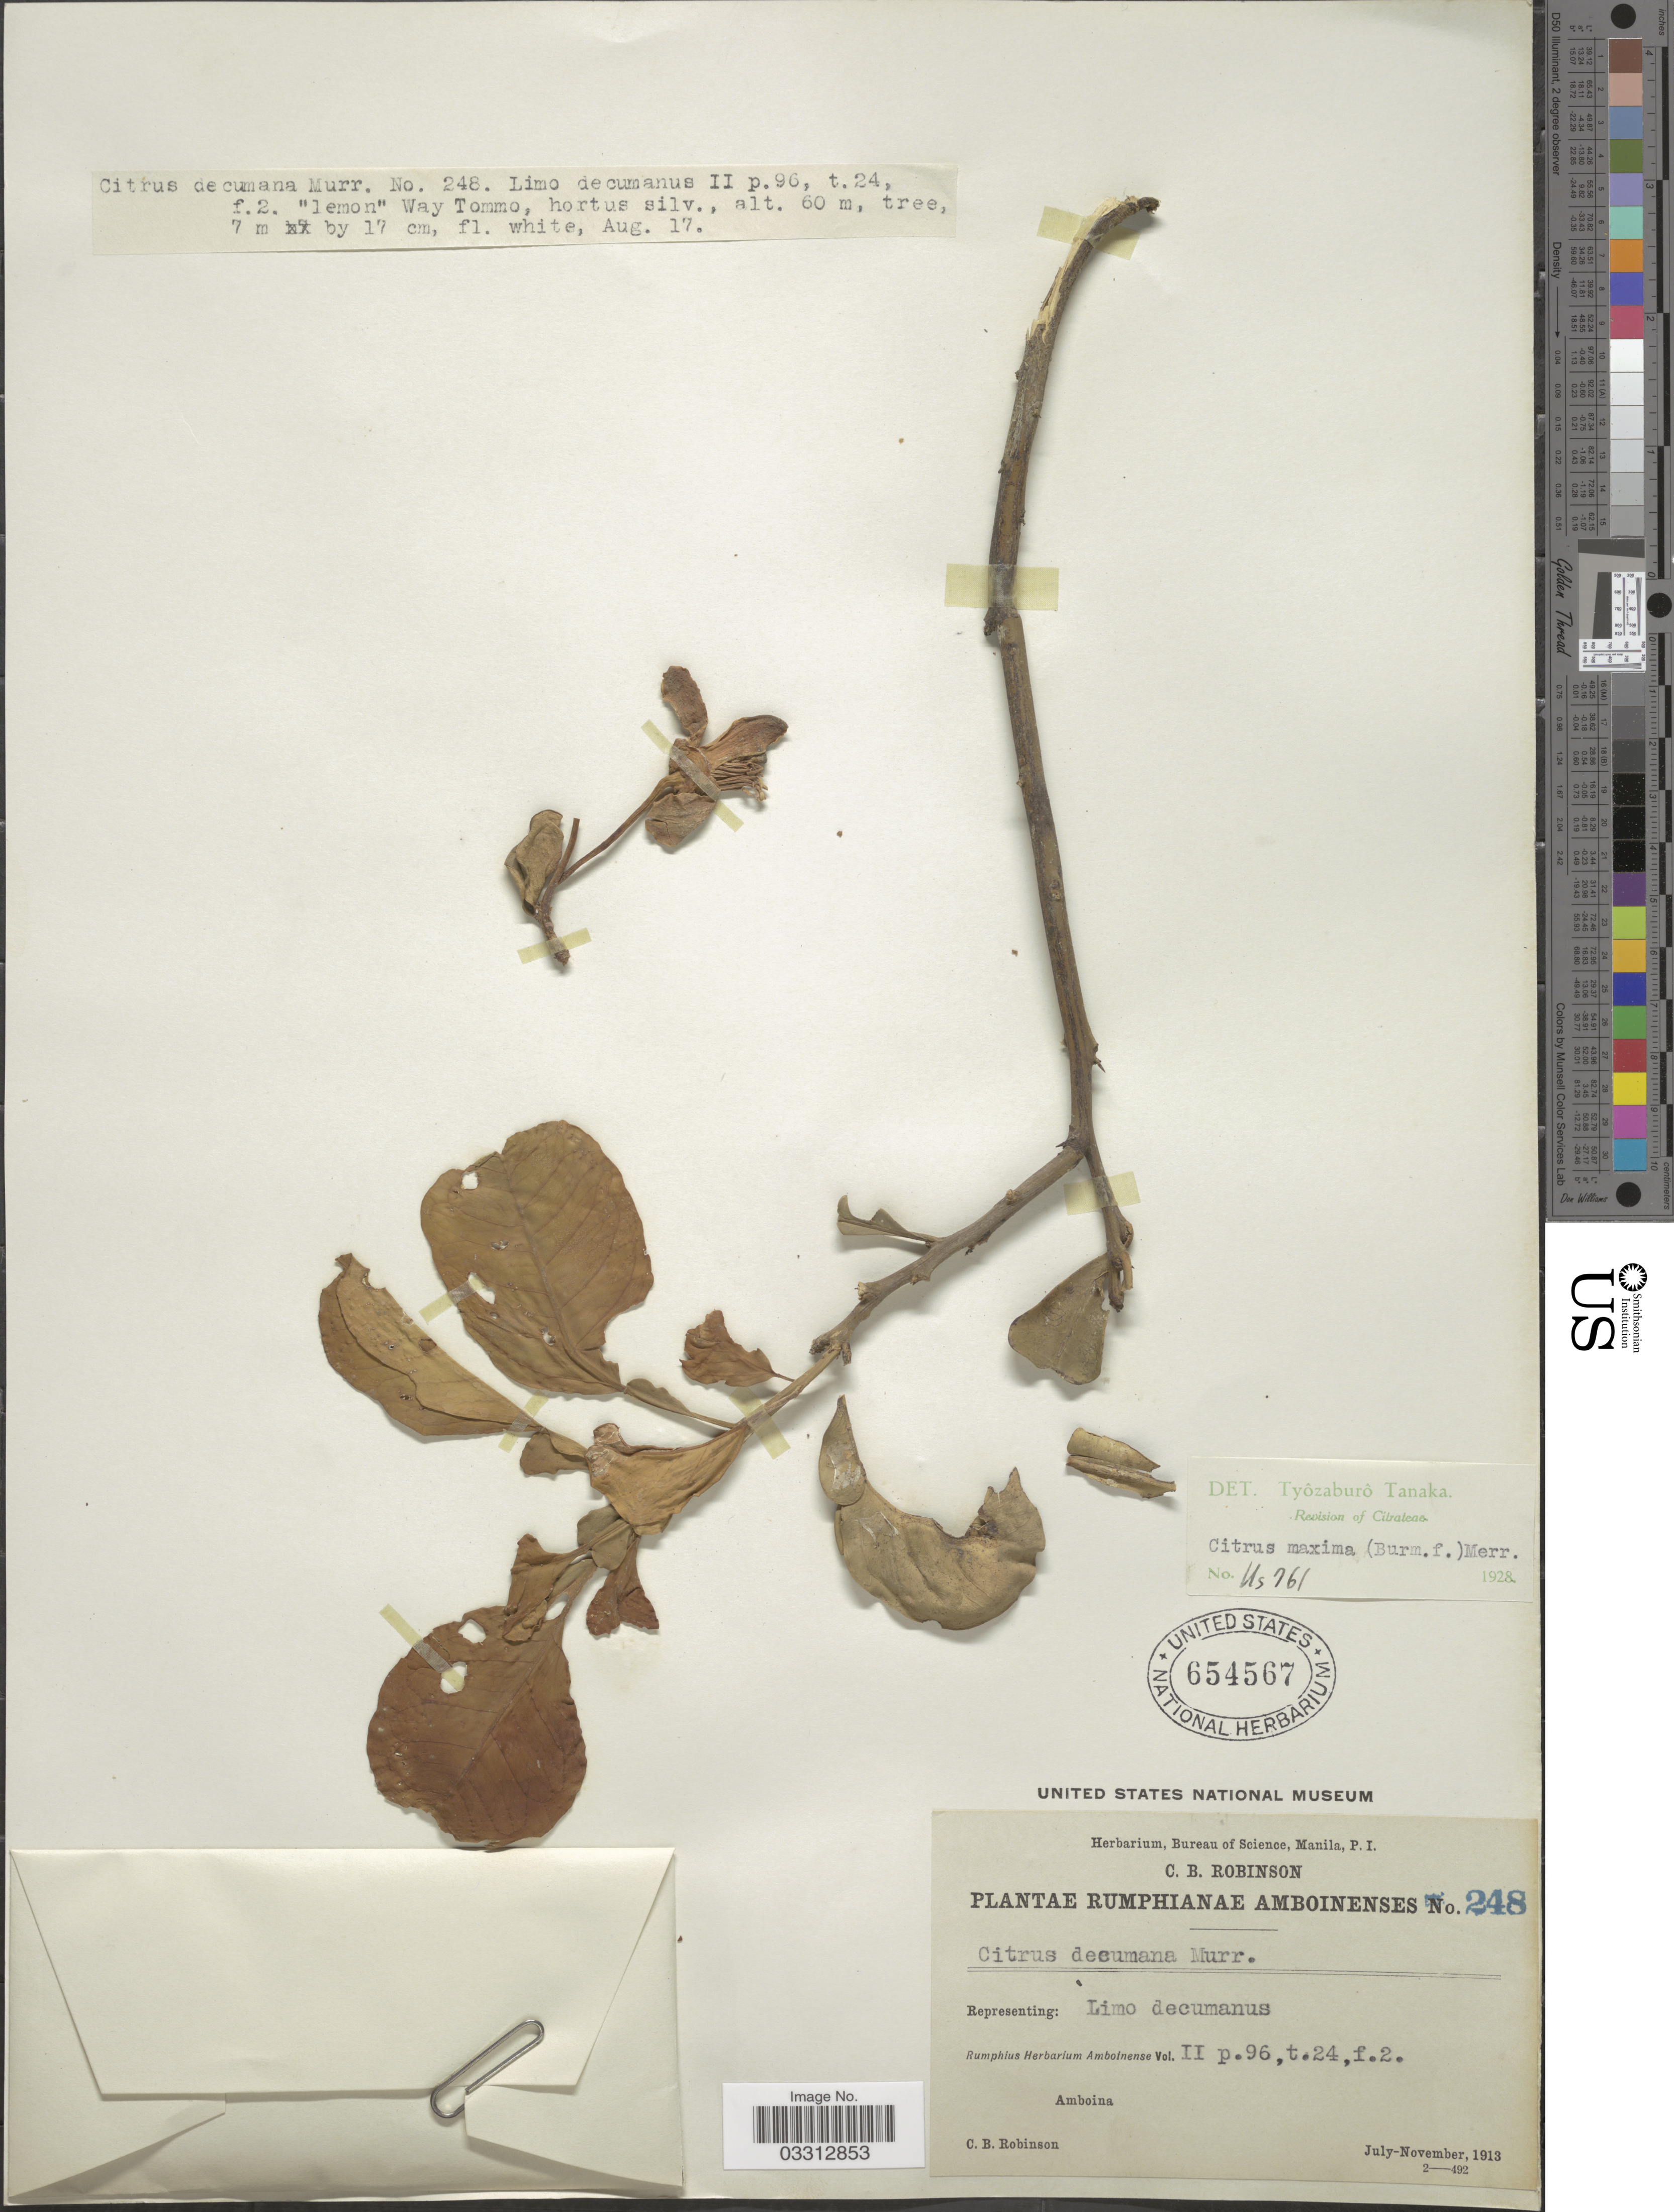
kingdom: Plantae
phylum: Tracheophyta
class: Magnoliopsida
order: Sapindales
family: Rutaceae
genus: Citrus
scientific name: Citrus maxima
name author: (Burm.) Merr.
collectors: C. Robinson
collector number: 248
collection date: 1913-08-17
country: Indonesia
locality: Amboina.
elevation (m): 60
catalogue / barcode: US 654567